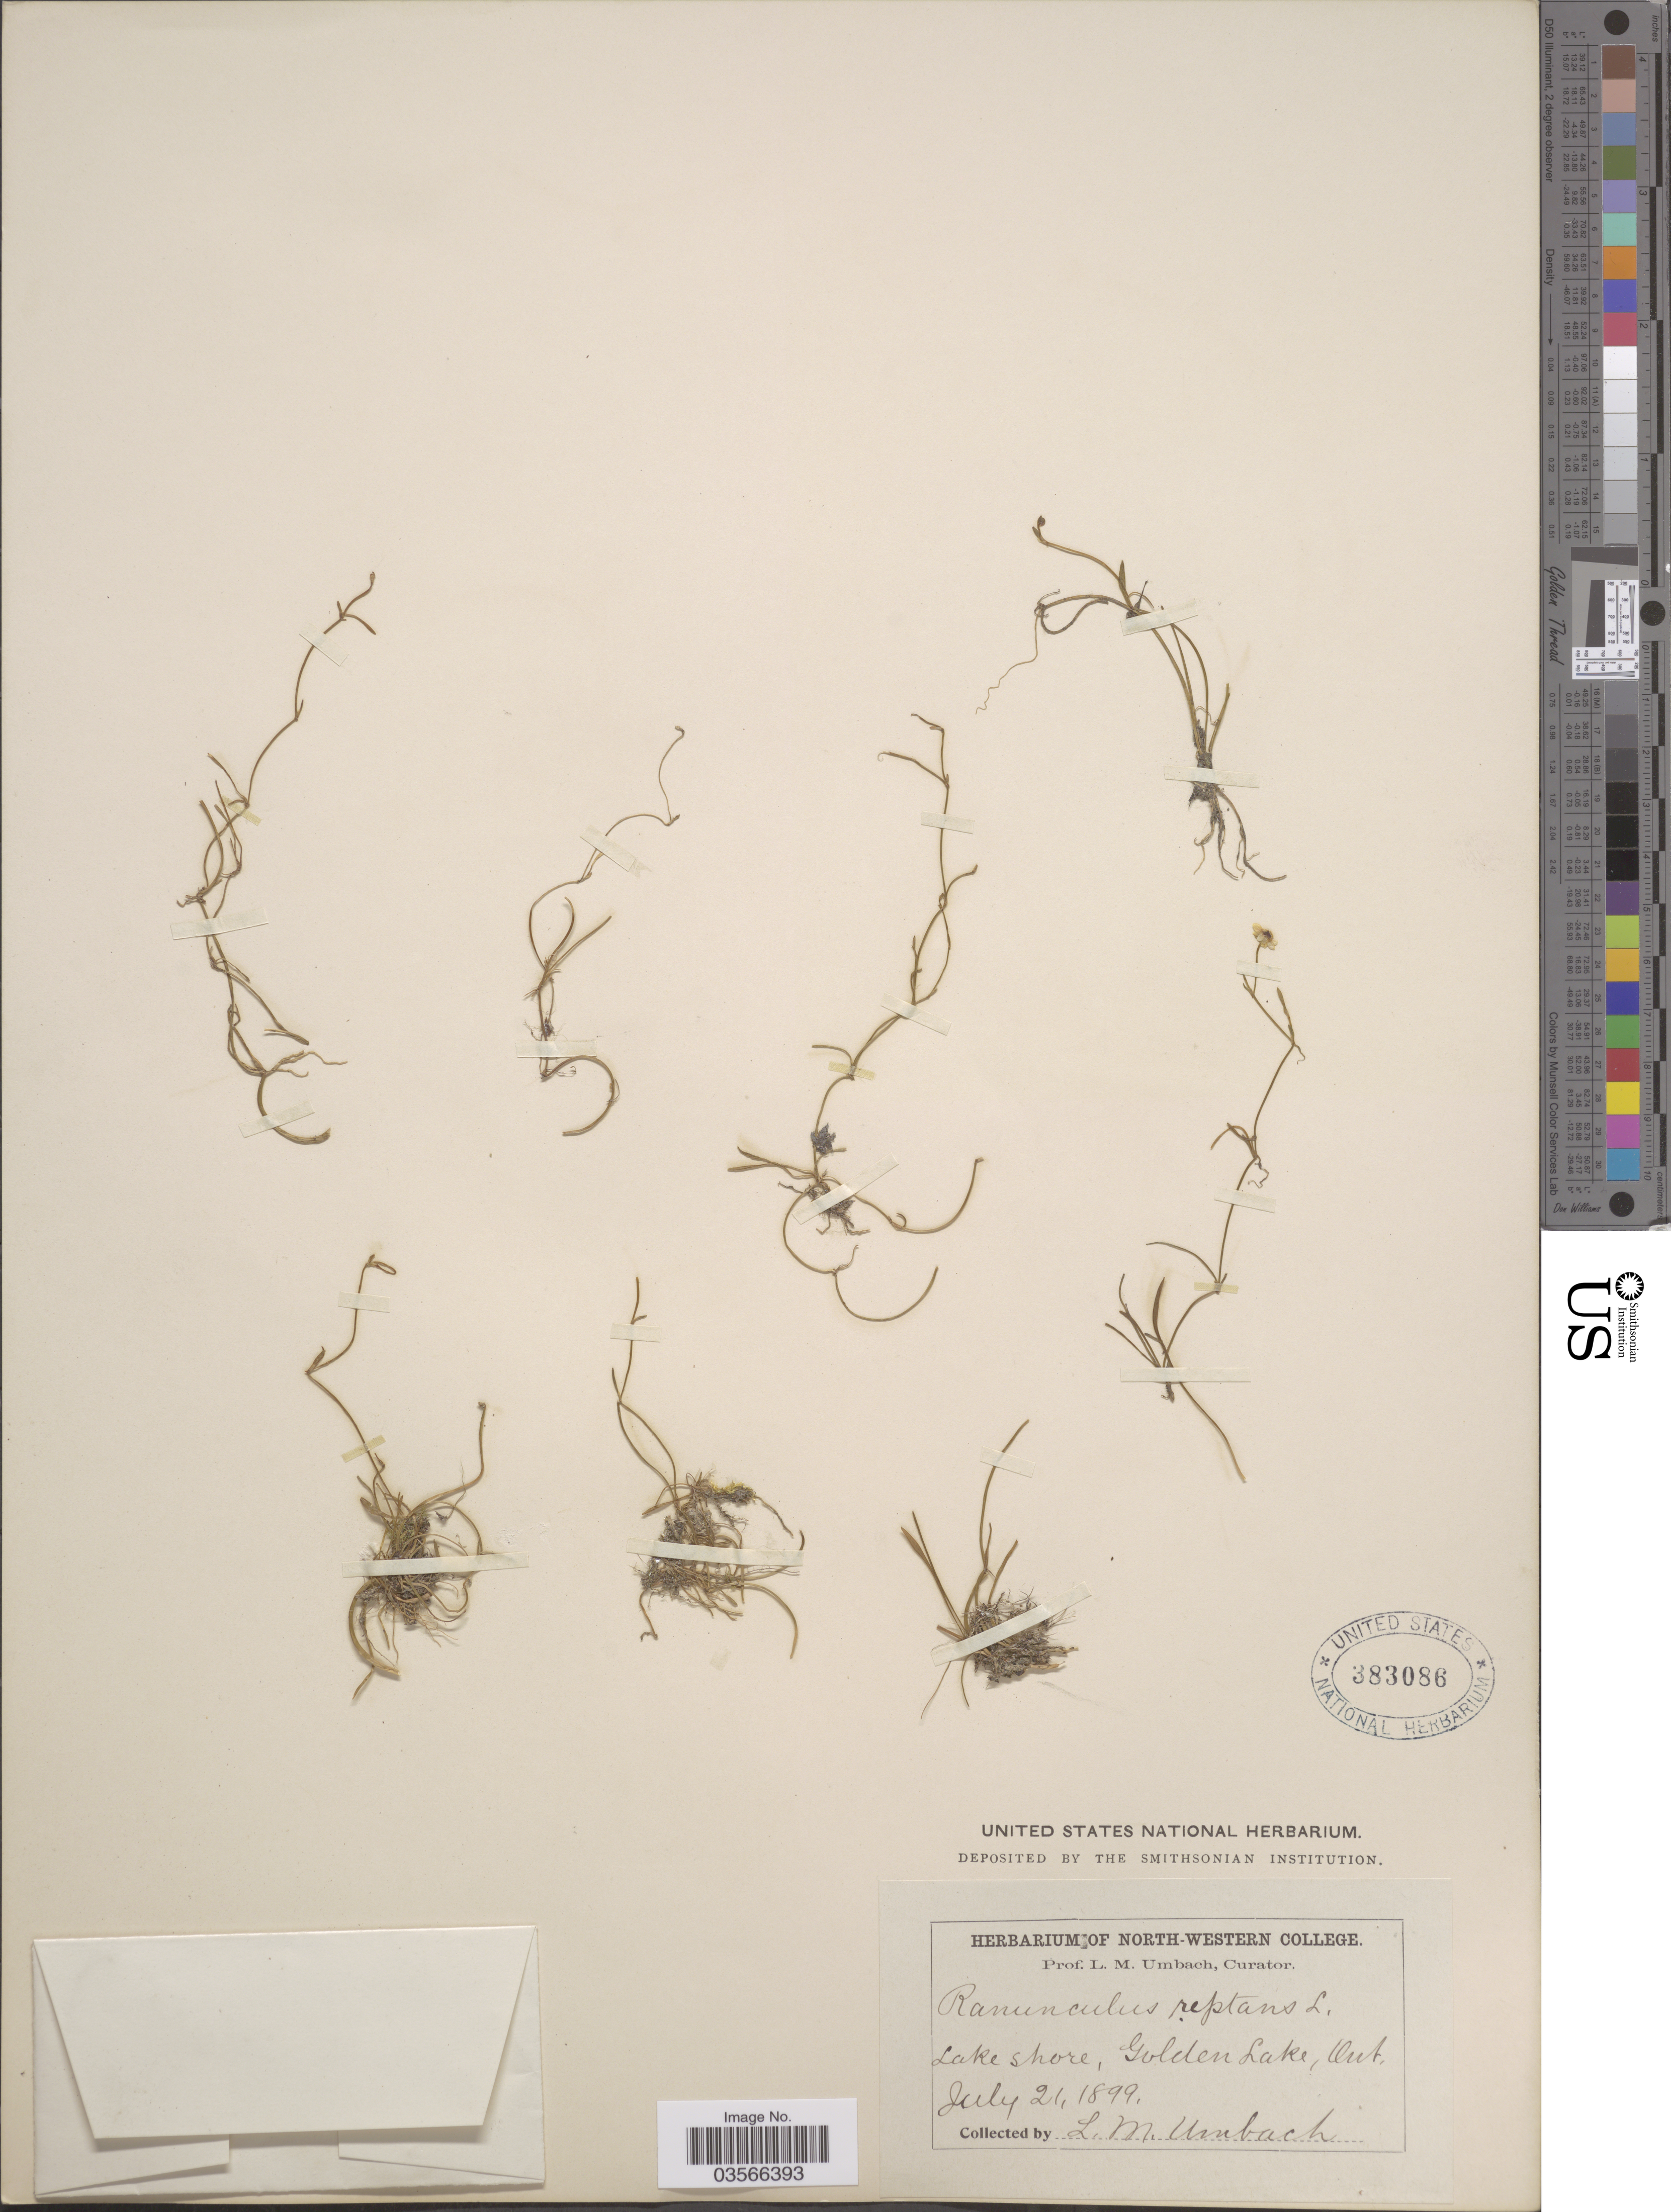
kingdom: Plantae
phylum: Tracheophyta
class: Magnoliopsida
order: Ranunculales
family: Ranunculaceae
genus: Ranunculus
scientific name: Ranunculus flammula var. filiformis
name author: (Michx.) Hook.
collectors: L. M. Umbach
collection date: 1899-07-21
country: Canada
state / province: Ontario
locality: Lake shore, Golden Lake.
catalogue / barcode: US 383086